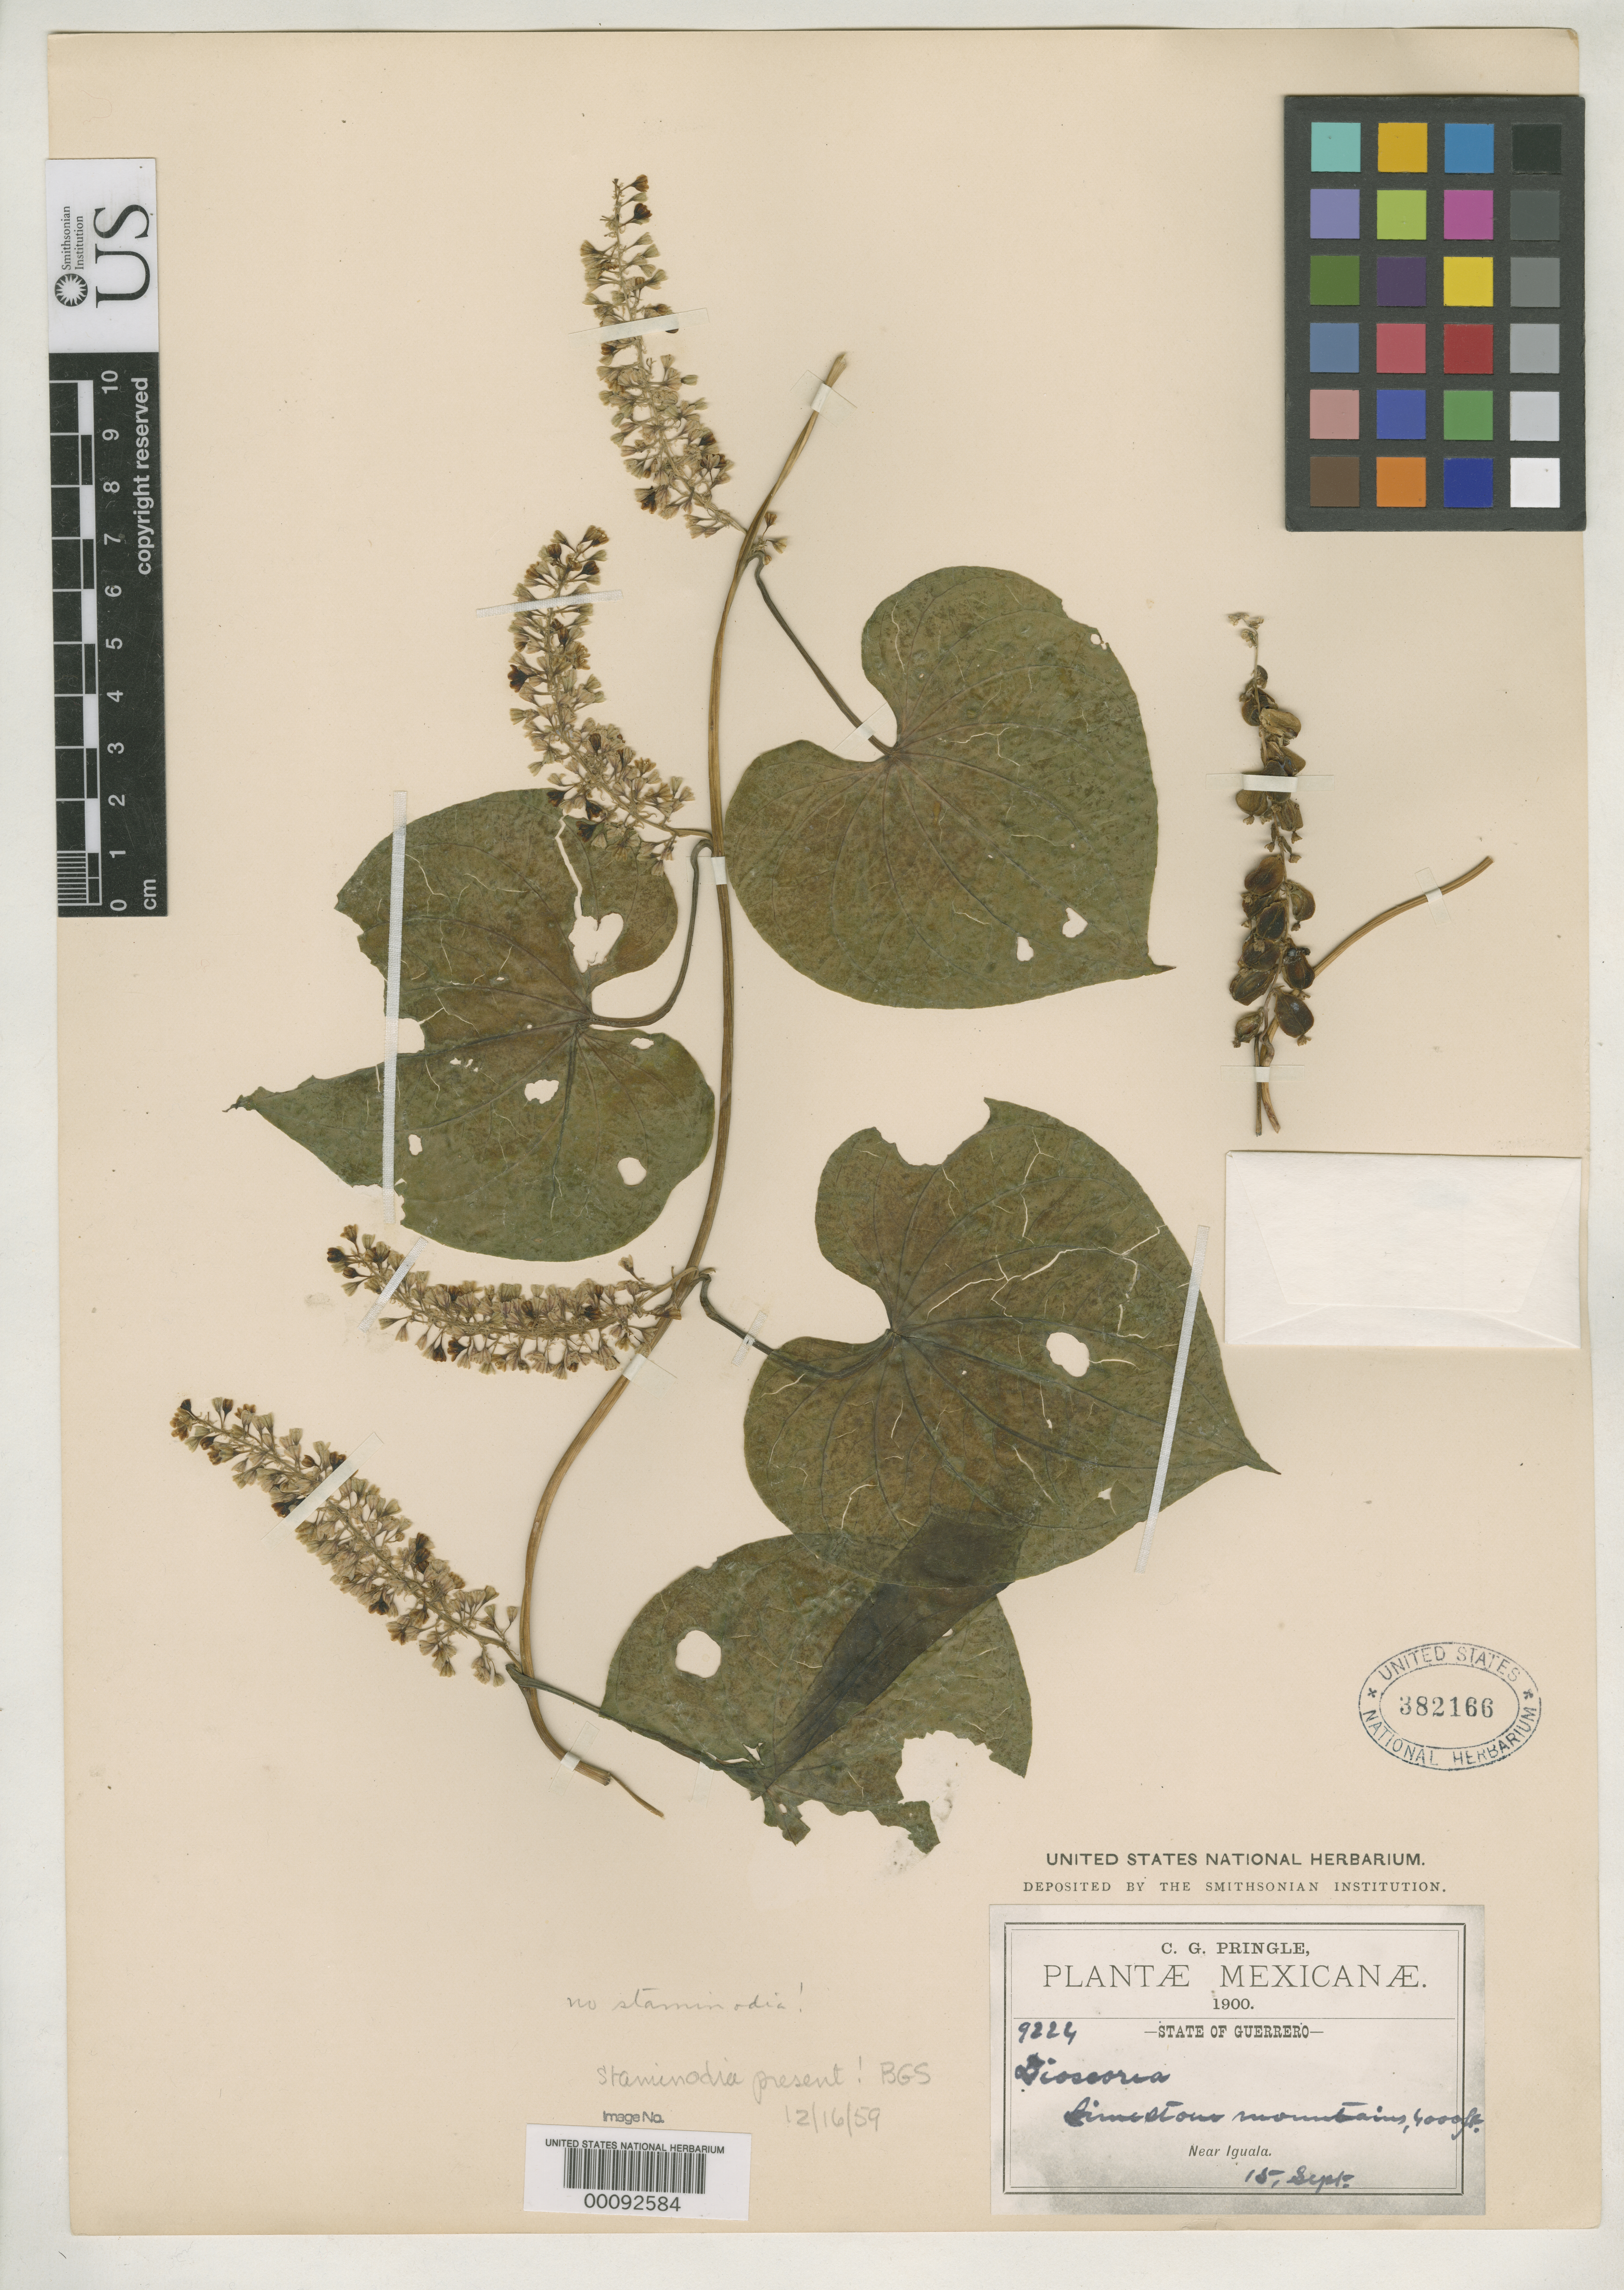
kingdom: Plantae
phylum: Tracheophyta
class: Liliopsida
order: Dioscoreales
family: Dioscoreaceae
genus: Dioscorea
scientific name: Dioscorea platycolpota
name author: Uline ex B.L. Rob.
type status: Isotype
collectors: C. G. Pringle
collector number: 9224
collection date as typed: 15 Sep 1900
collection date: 1900-09-15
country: Mexico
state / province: Guerrero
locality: Near Iguala.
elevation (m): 1219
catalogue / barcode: US 382166